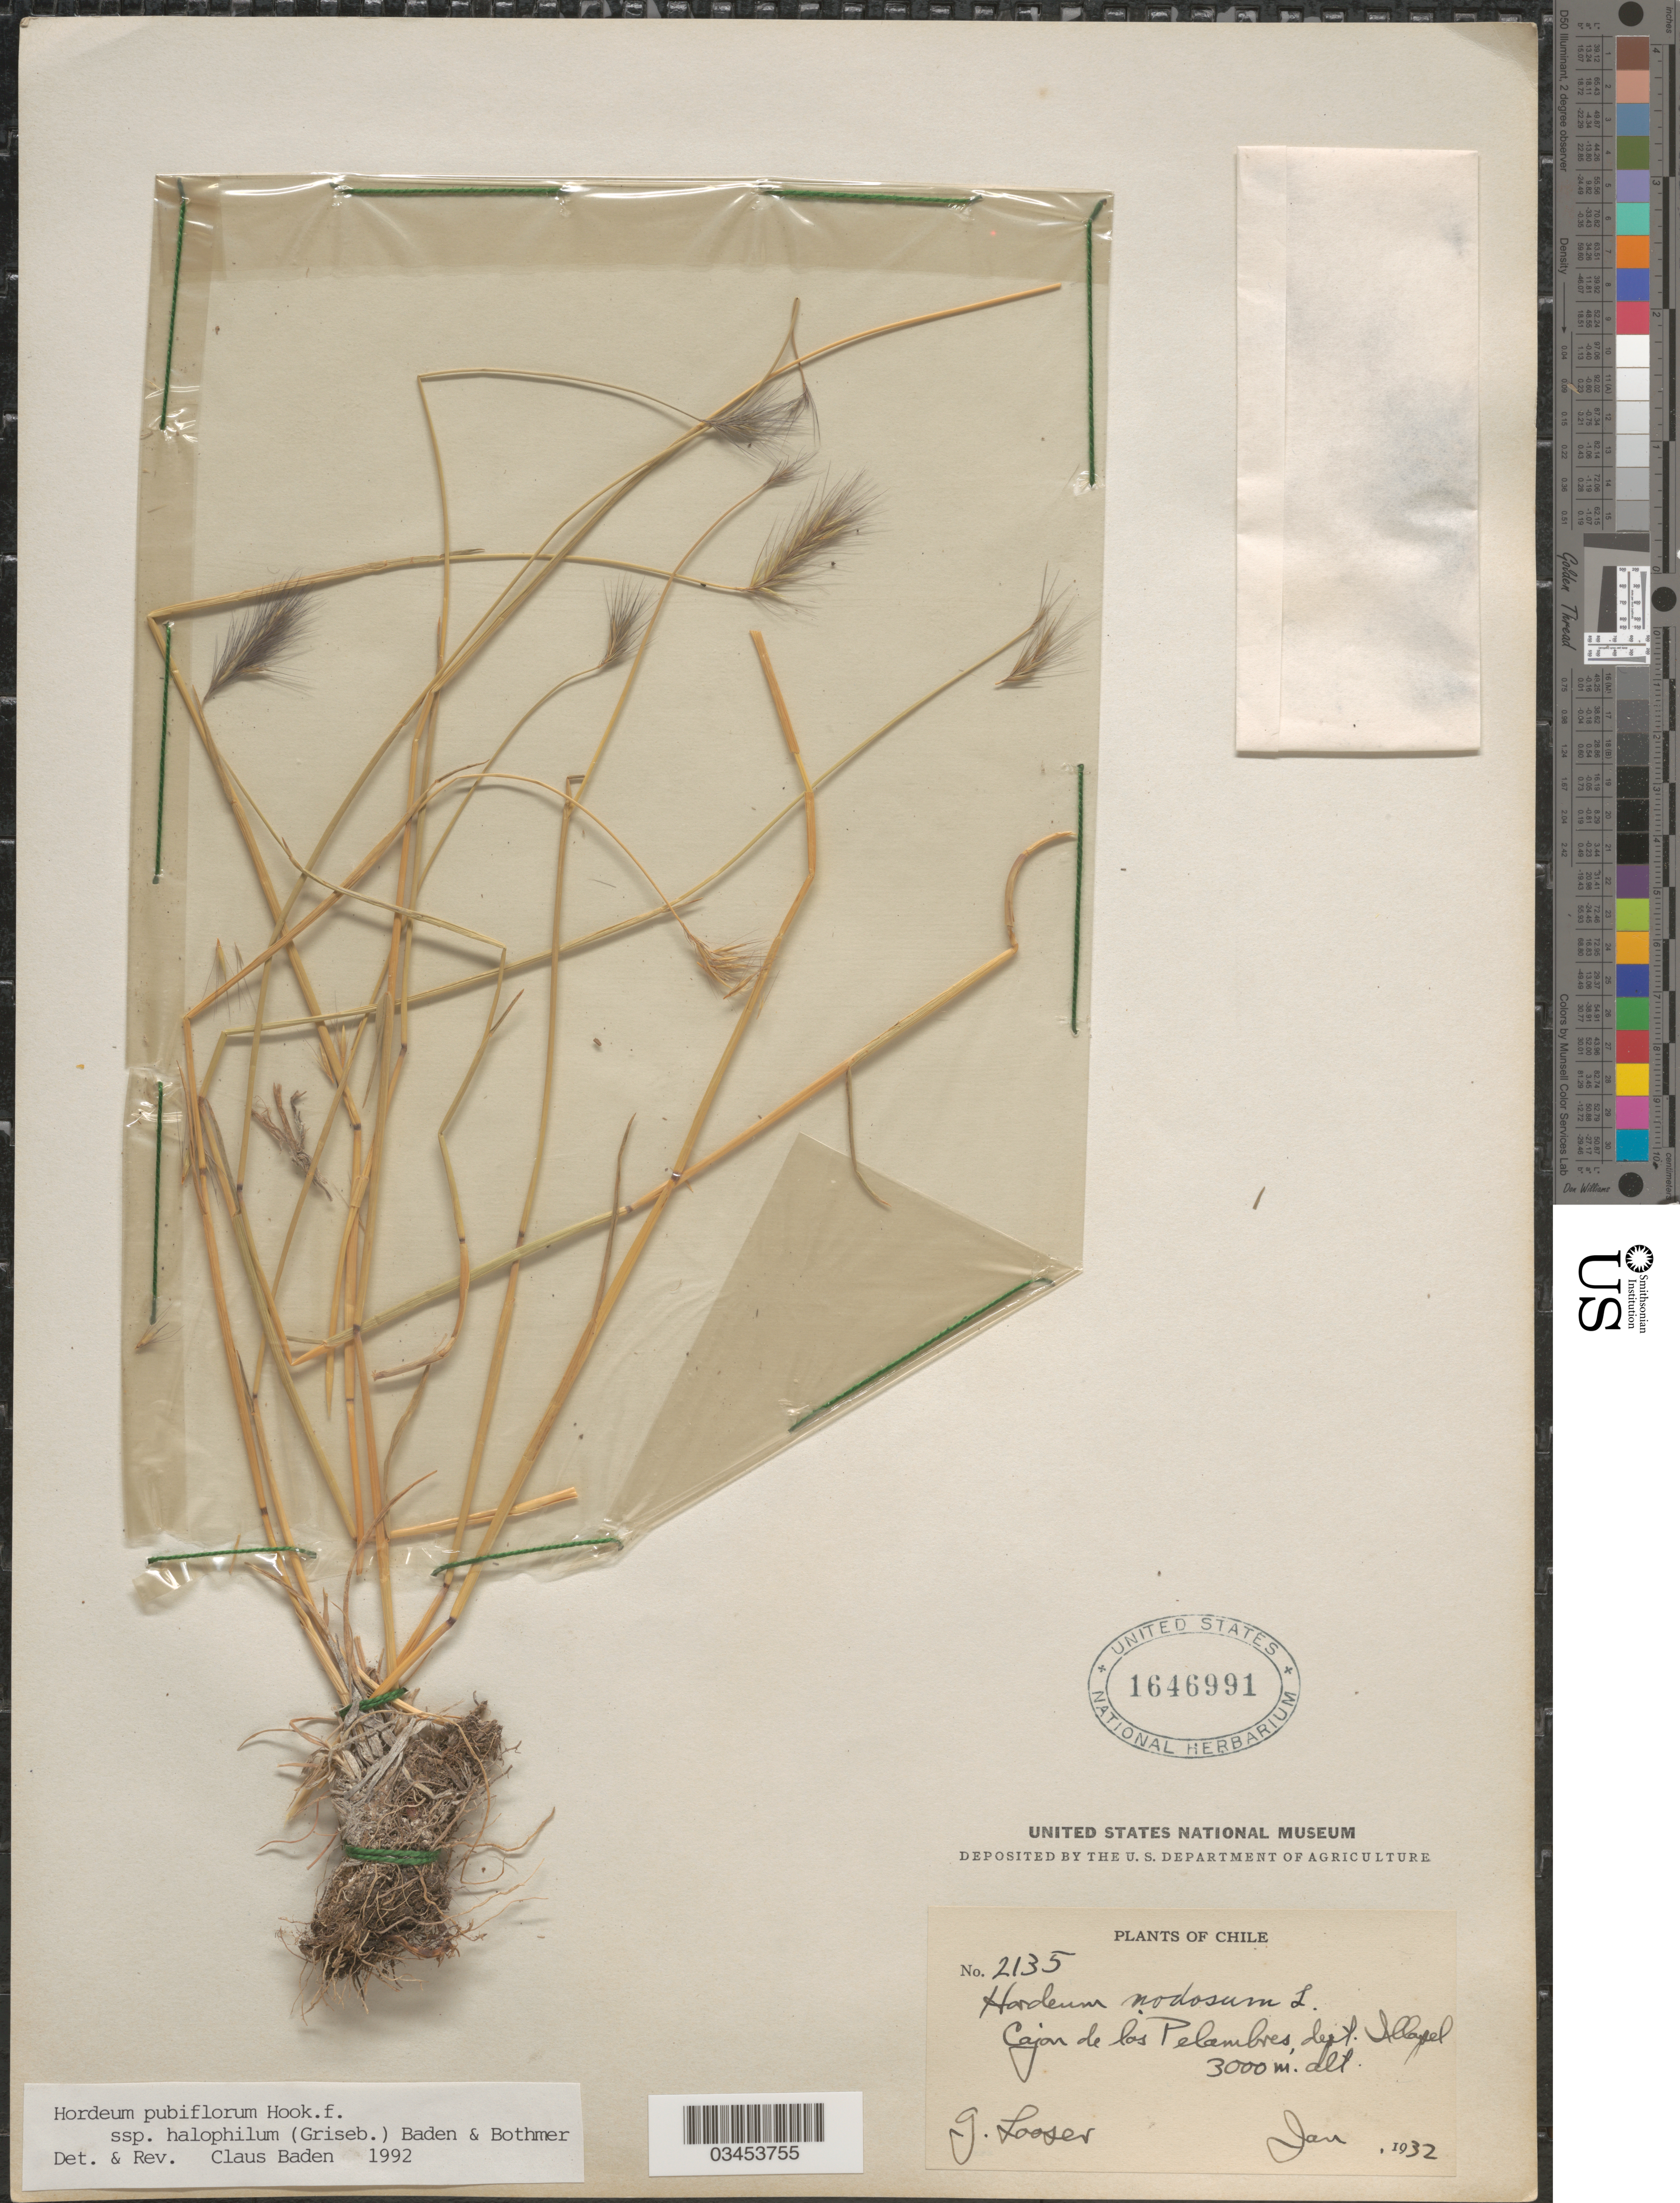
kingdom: Plantae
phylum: Tracheophyta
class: Liliopsida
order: Poales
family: Poaceae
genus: Hordeum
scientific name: Hordeum pubiflorum subsp. halophilum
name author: Hook. f.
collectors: G. Looser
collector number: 2135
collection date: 1932-01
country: Chile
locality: Cajon de las Pelambres, dept. Illapel.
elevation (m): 3000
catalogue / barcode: US 1646991